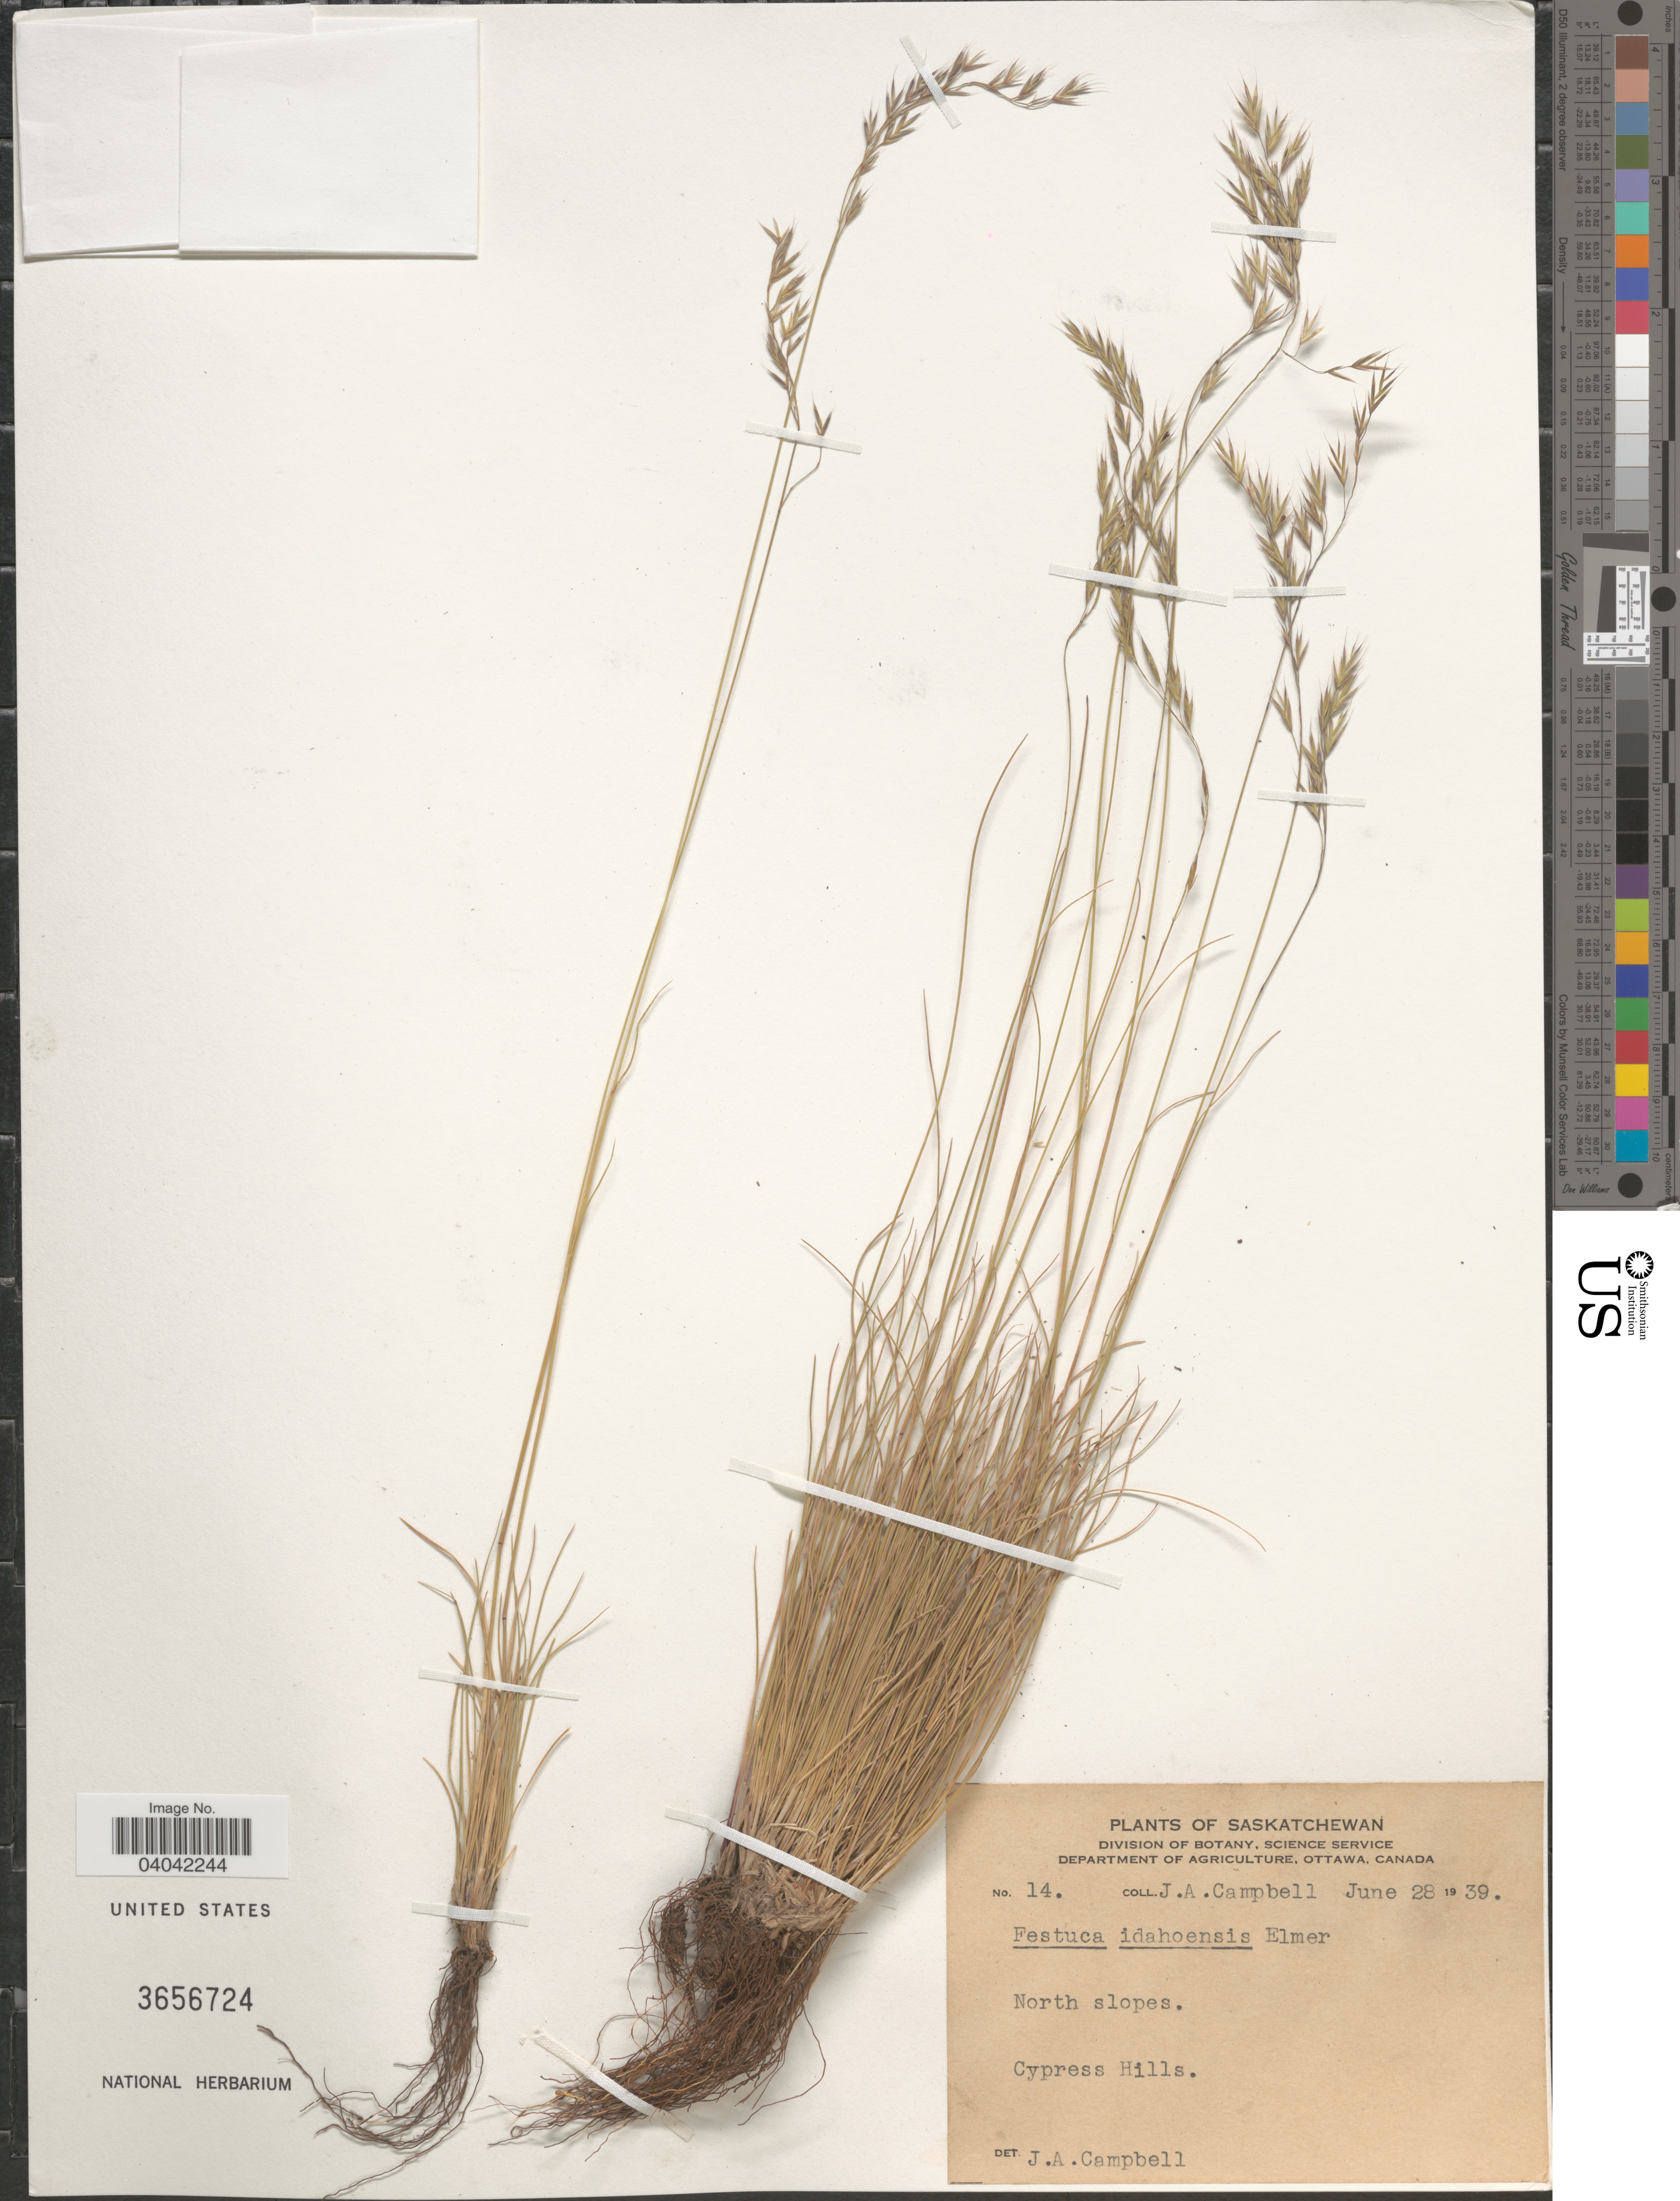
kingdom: Plantae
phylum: Tracheophyta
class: Liliopsida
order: Poales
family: Poaceae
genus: Festuca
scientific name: Festuca idahoensis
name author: Elmer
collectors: J. Campbell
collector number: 14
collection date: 1939-06-28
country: Canada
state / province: Saskatchewan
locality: North slopes. Cypress Hills.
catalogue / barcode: US 3656724